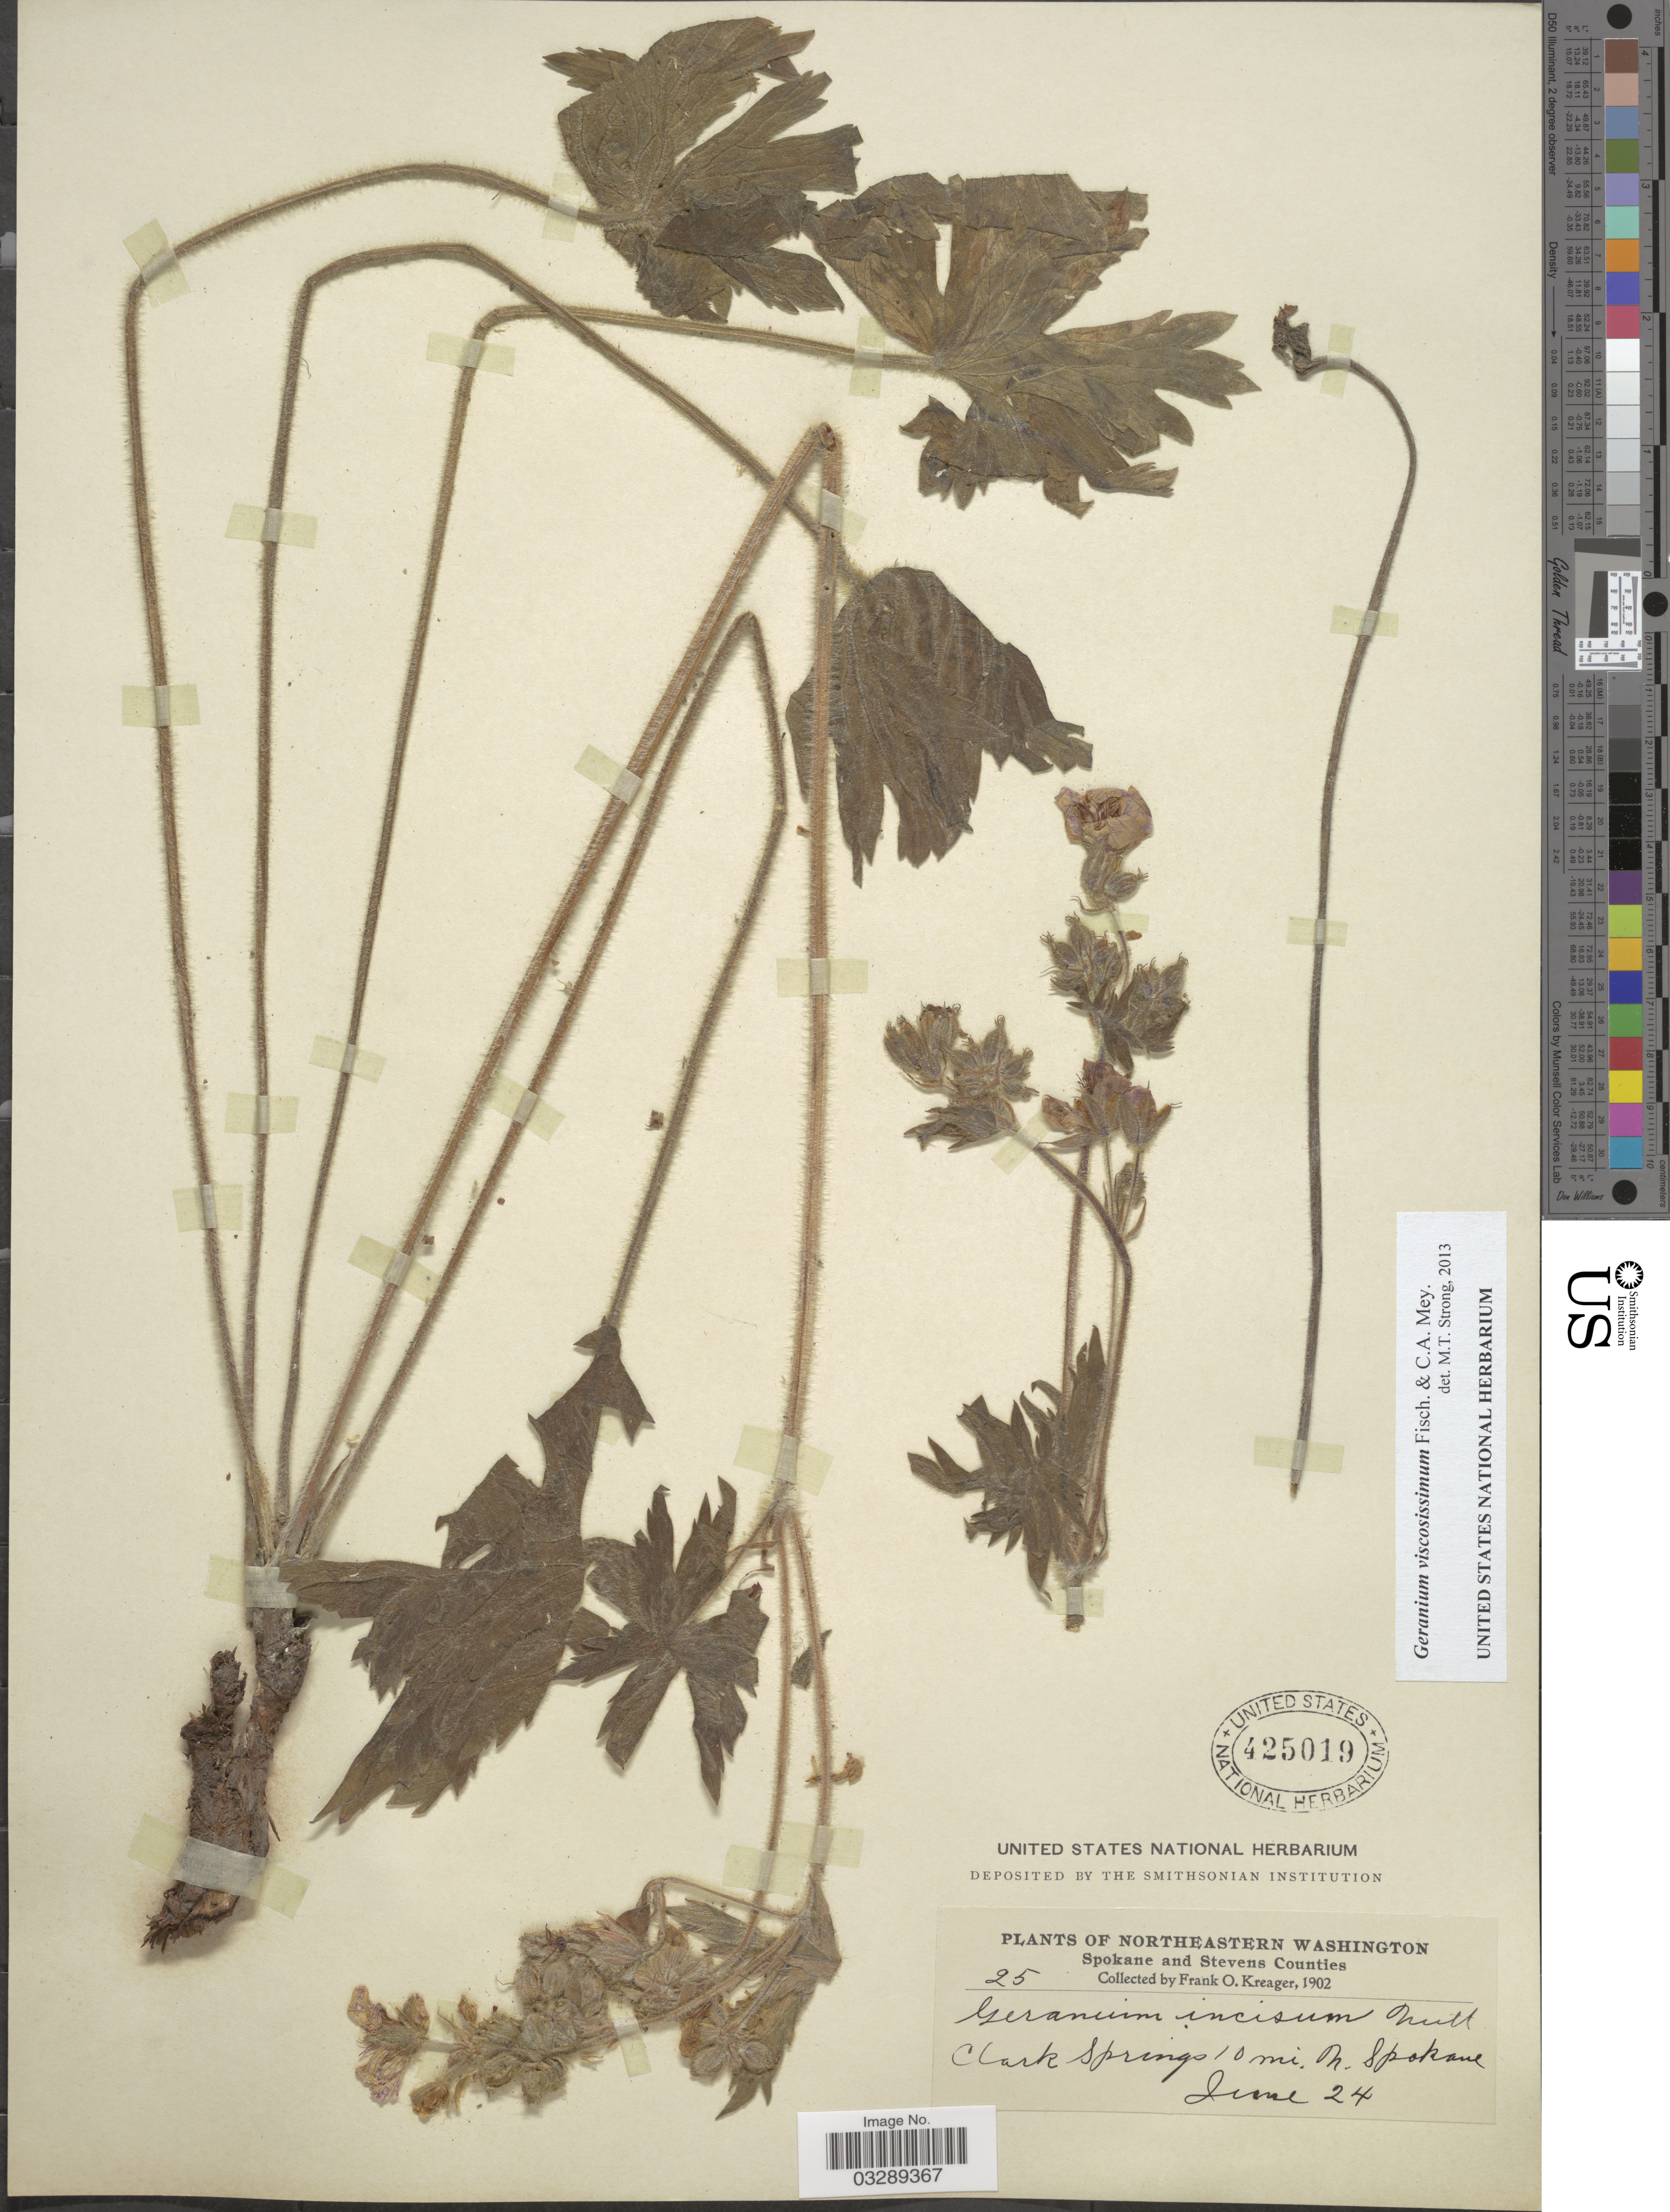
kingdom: Plantae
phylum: Tracheophyta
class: Magnoliopsida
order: Geraniales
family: Geraniaceae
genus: Geranium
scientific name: Geranium viscosissimum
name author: Fisch. & C.A. Mey.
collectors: F. Kreager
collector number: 25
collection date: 1902-06-24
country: United States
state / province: Washington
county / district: Spokane / Stevens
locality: Northeastern Washington, Spokane and Stevens Counties, Clark Springs 10 mi. N. Spokane.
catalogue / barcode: US 425019